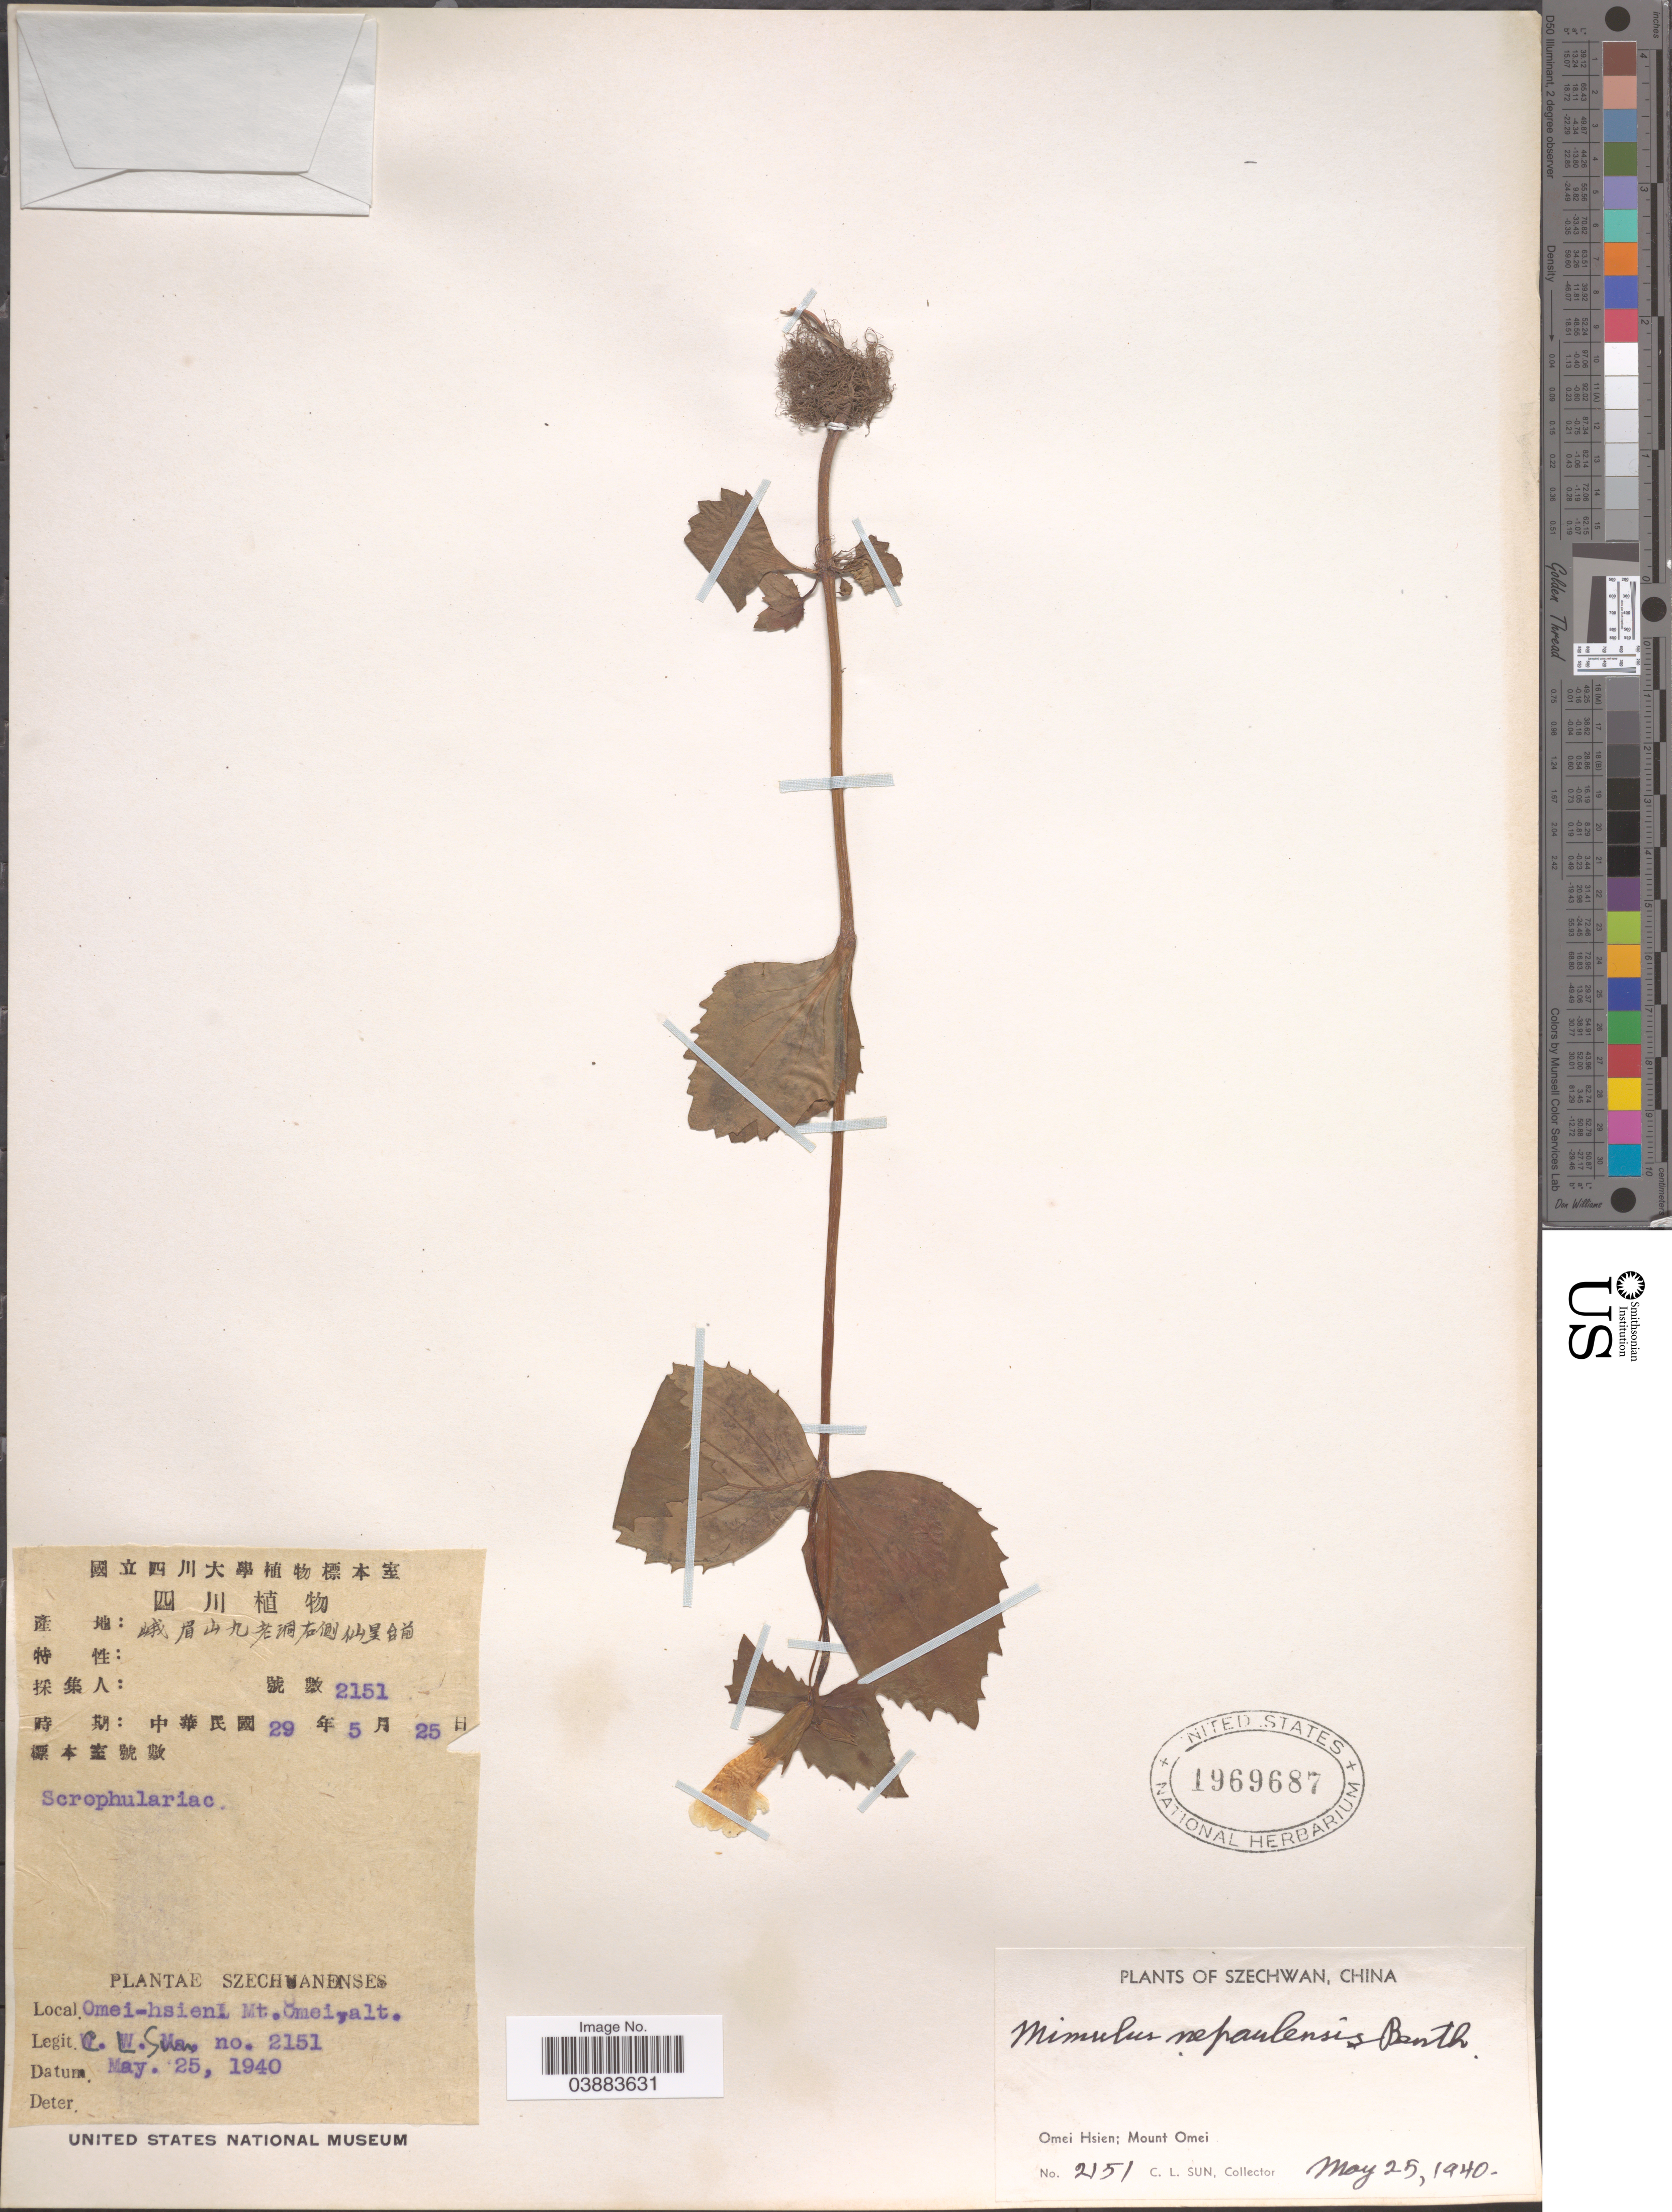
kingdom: Plantae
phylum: Tracheophyta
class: Magnoliopsida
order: Lamiales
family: Phrymaceae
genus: Mimulus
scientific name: Mimulus nepalensis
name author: Benth.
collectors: C. Sun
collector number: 2151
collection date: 1940-05-25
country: China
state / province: Sichuan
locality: Szechwan. Omei Hsien; Mount Omei.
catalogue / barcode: US 1969687